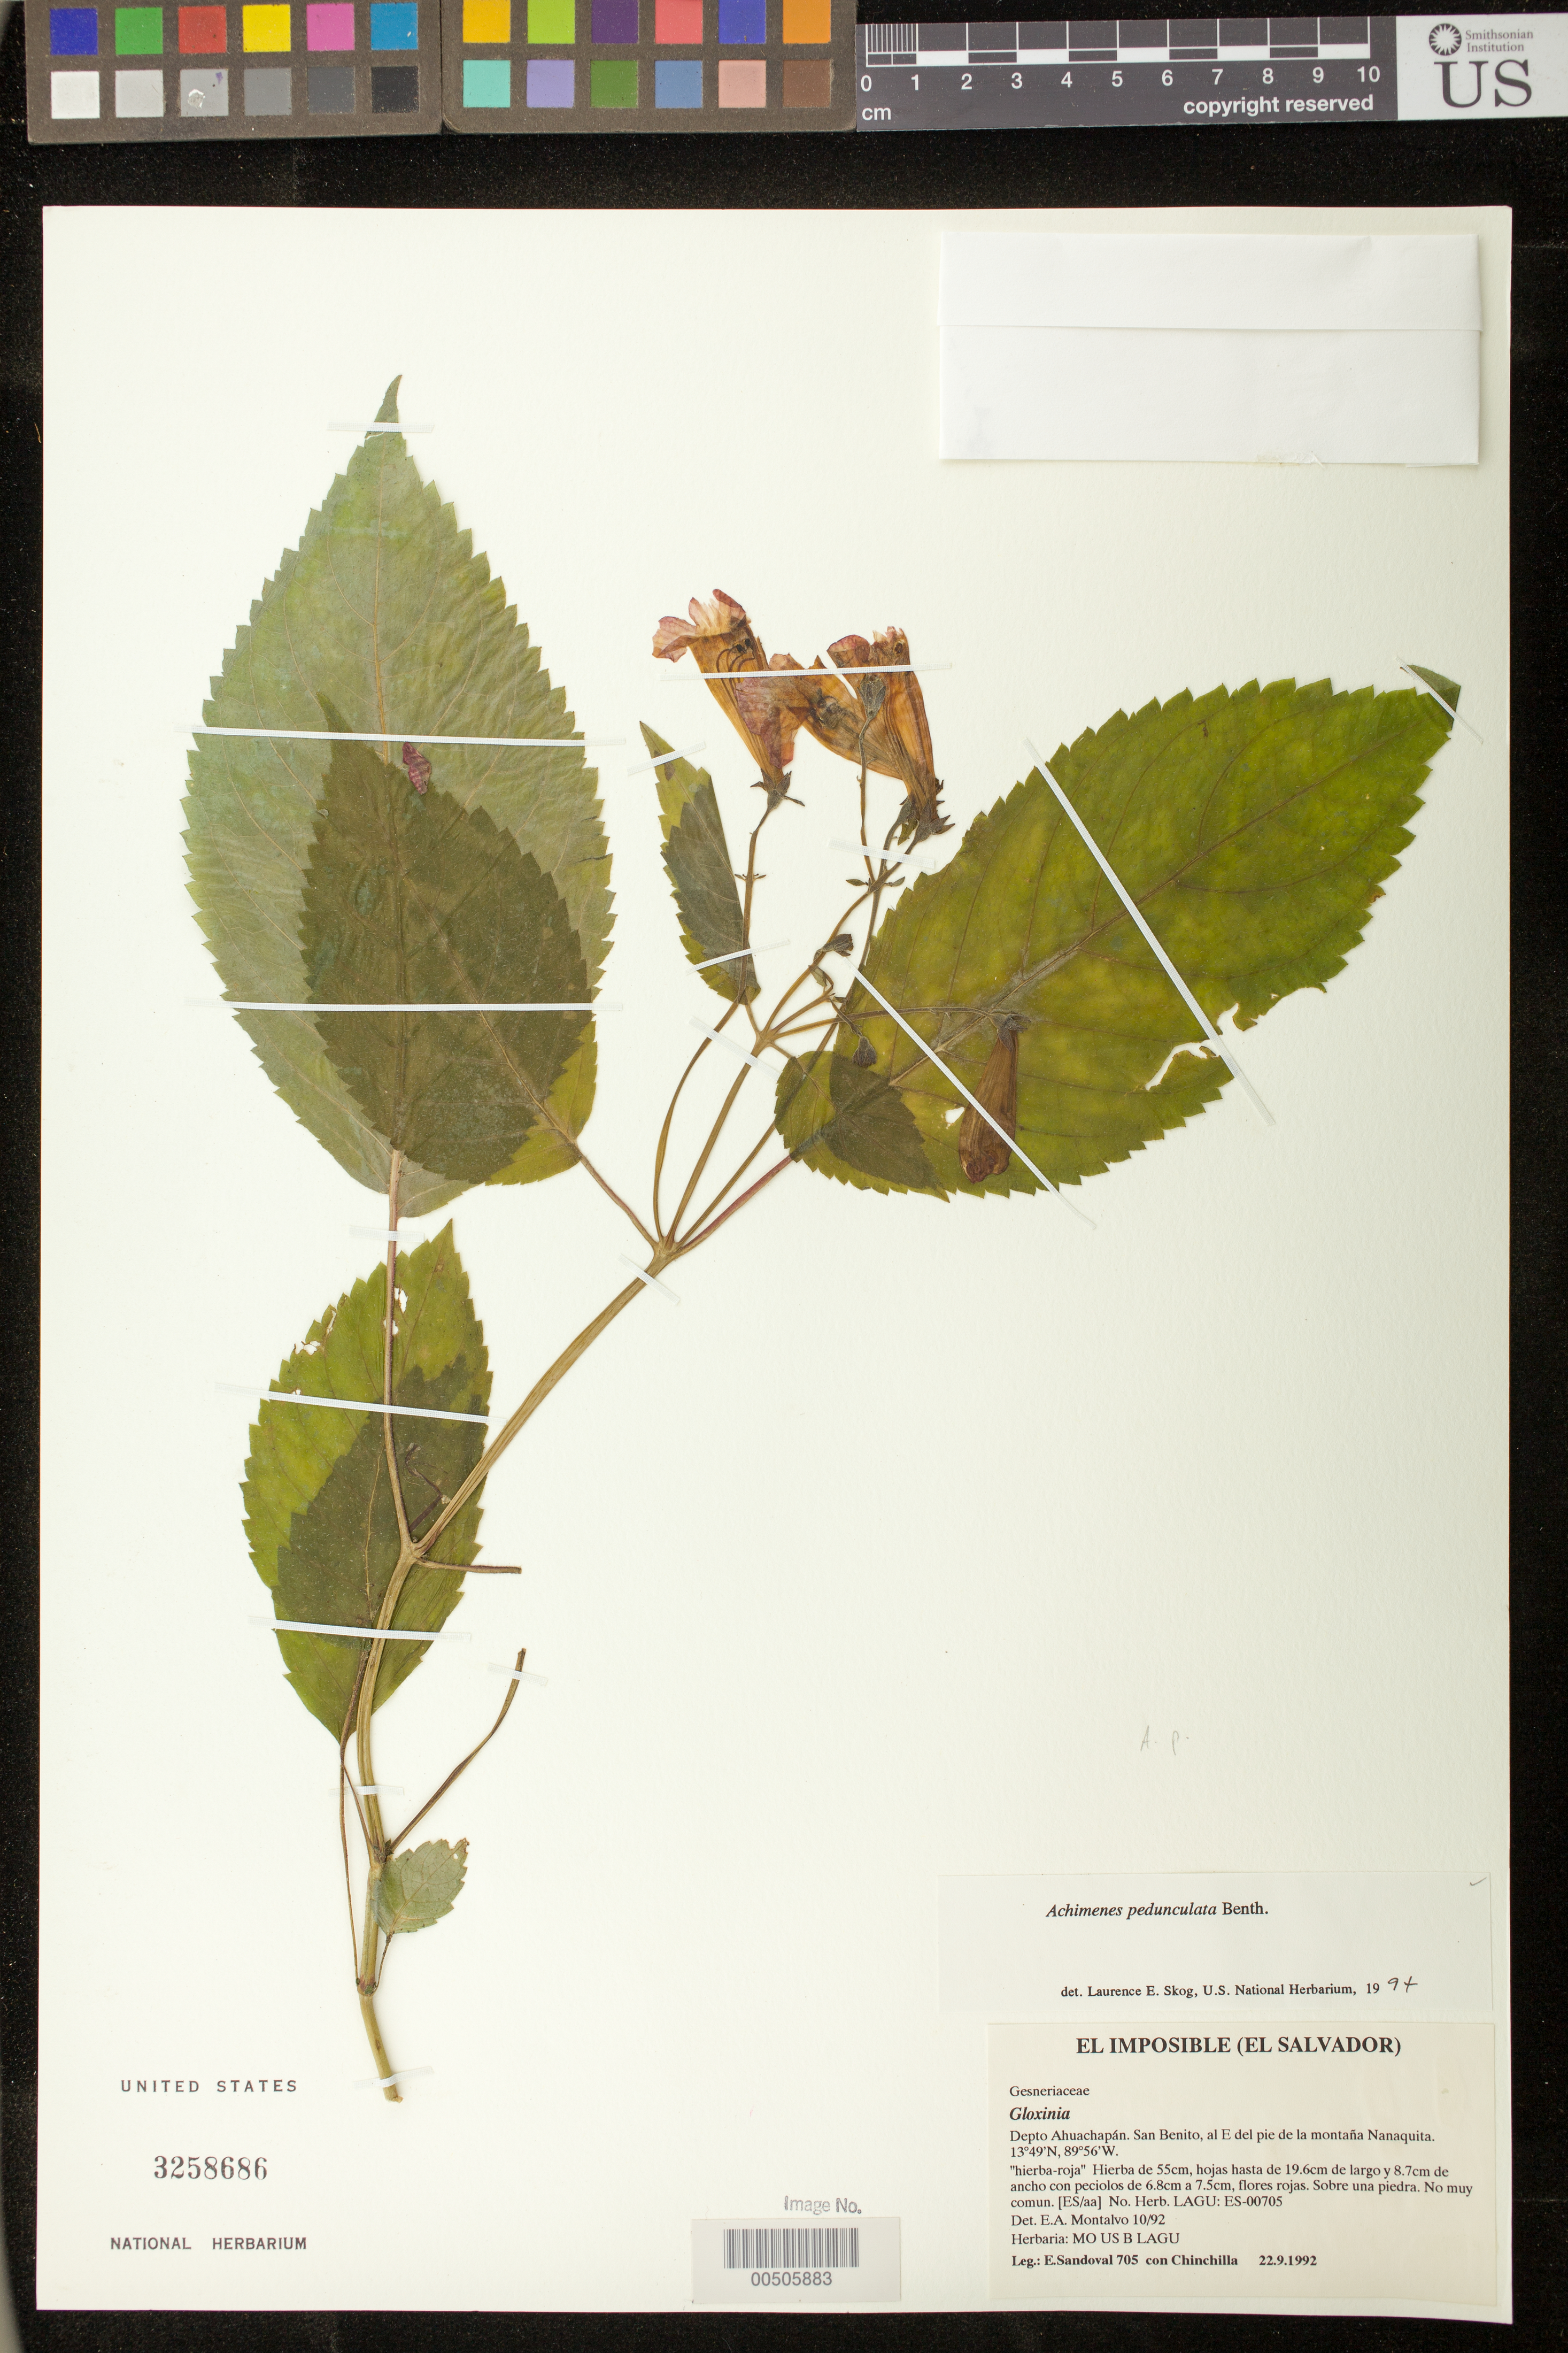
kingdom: Plantae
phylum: Tracheophyta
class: Magnoliopsida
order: Lamiales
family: Gesneriaceae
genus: Achimenes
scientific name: Achimenes skinneri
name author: Lindl.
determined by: Barrie, F. R.; Skog, Laurence E.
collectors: E. Sandoval & -. Chinchilla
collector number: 705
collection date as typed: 22 Sep 1992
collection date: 1992-09-22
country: El Salvador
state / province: Ahuachapán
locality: San Benito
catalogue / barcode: US 3258686